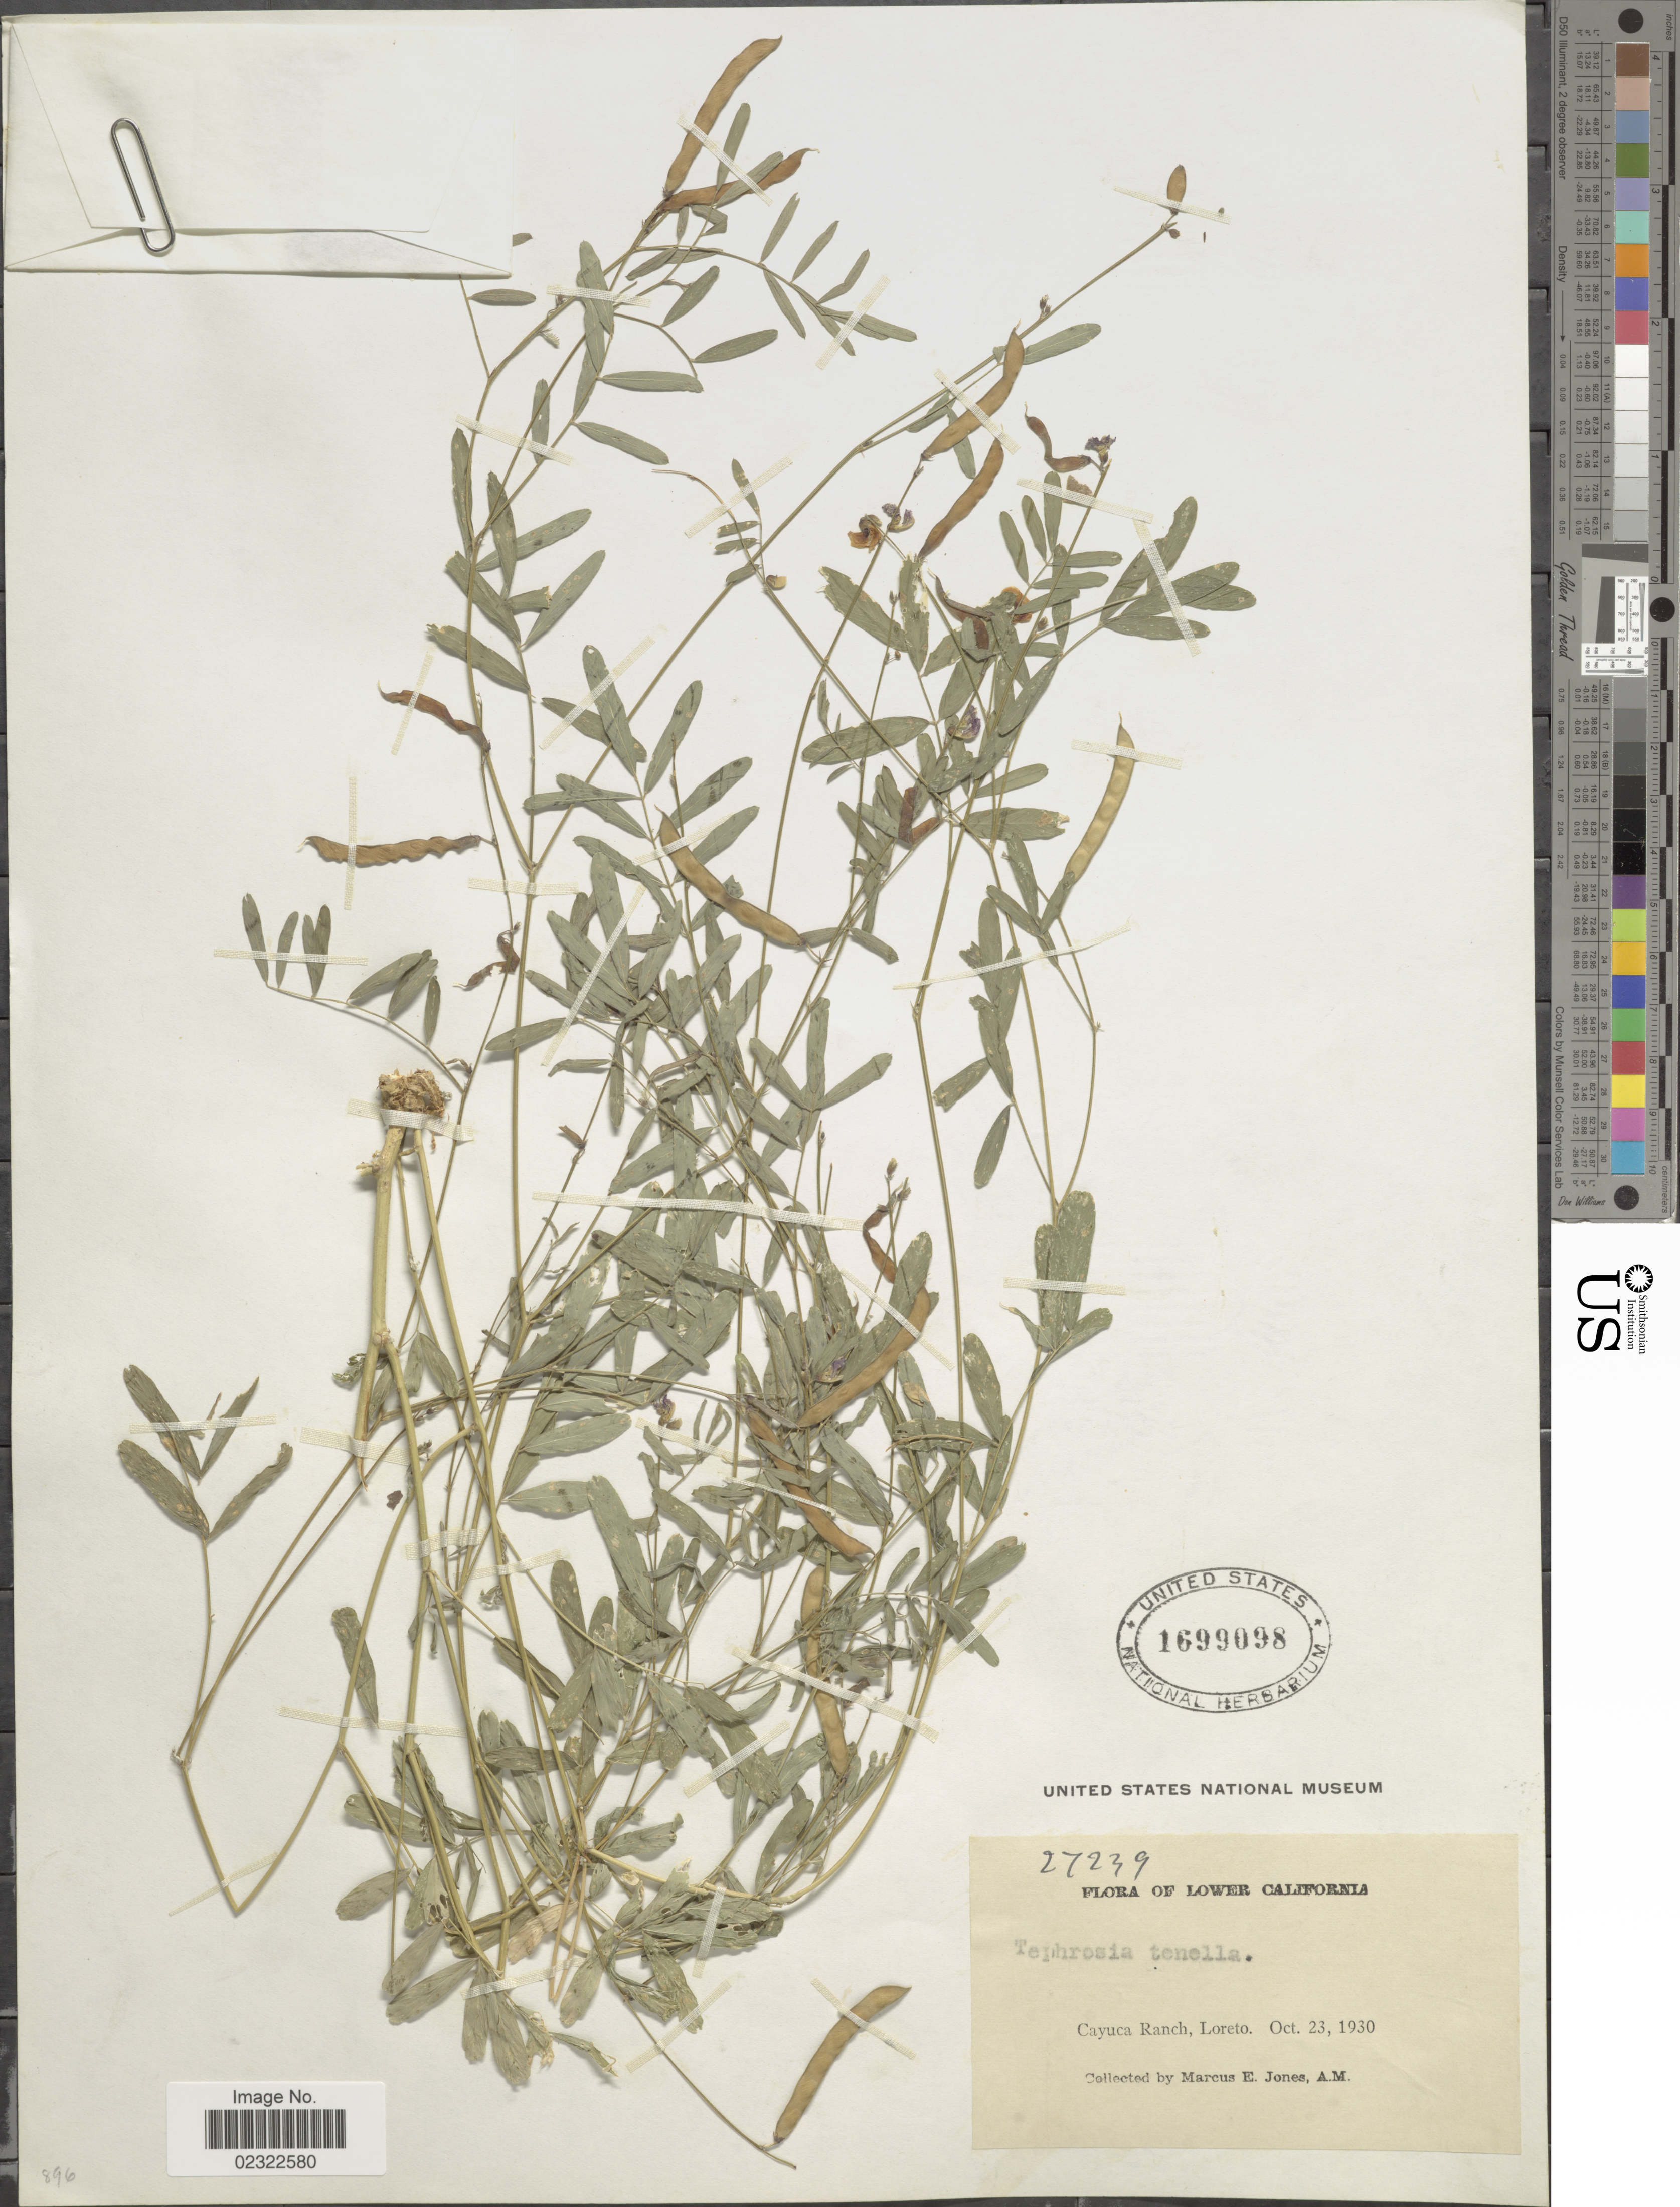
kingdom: Plantae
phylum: Tracheophyta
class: Magnoliopsida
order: Fabales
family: Fabaceae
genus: Tephrosia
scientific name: Tephrosia tenella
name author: A. Gray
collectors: M. E. Jones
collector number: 27239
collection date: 1930-10-23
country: Mexico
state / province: Baja California Norte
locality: Lower California, Cayuca Ranch, Loreto.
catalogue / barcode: US 1699098